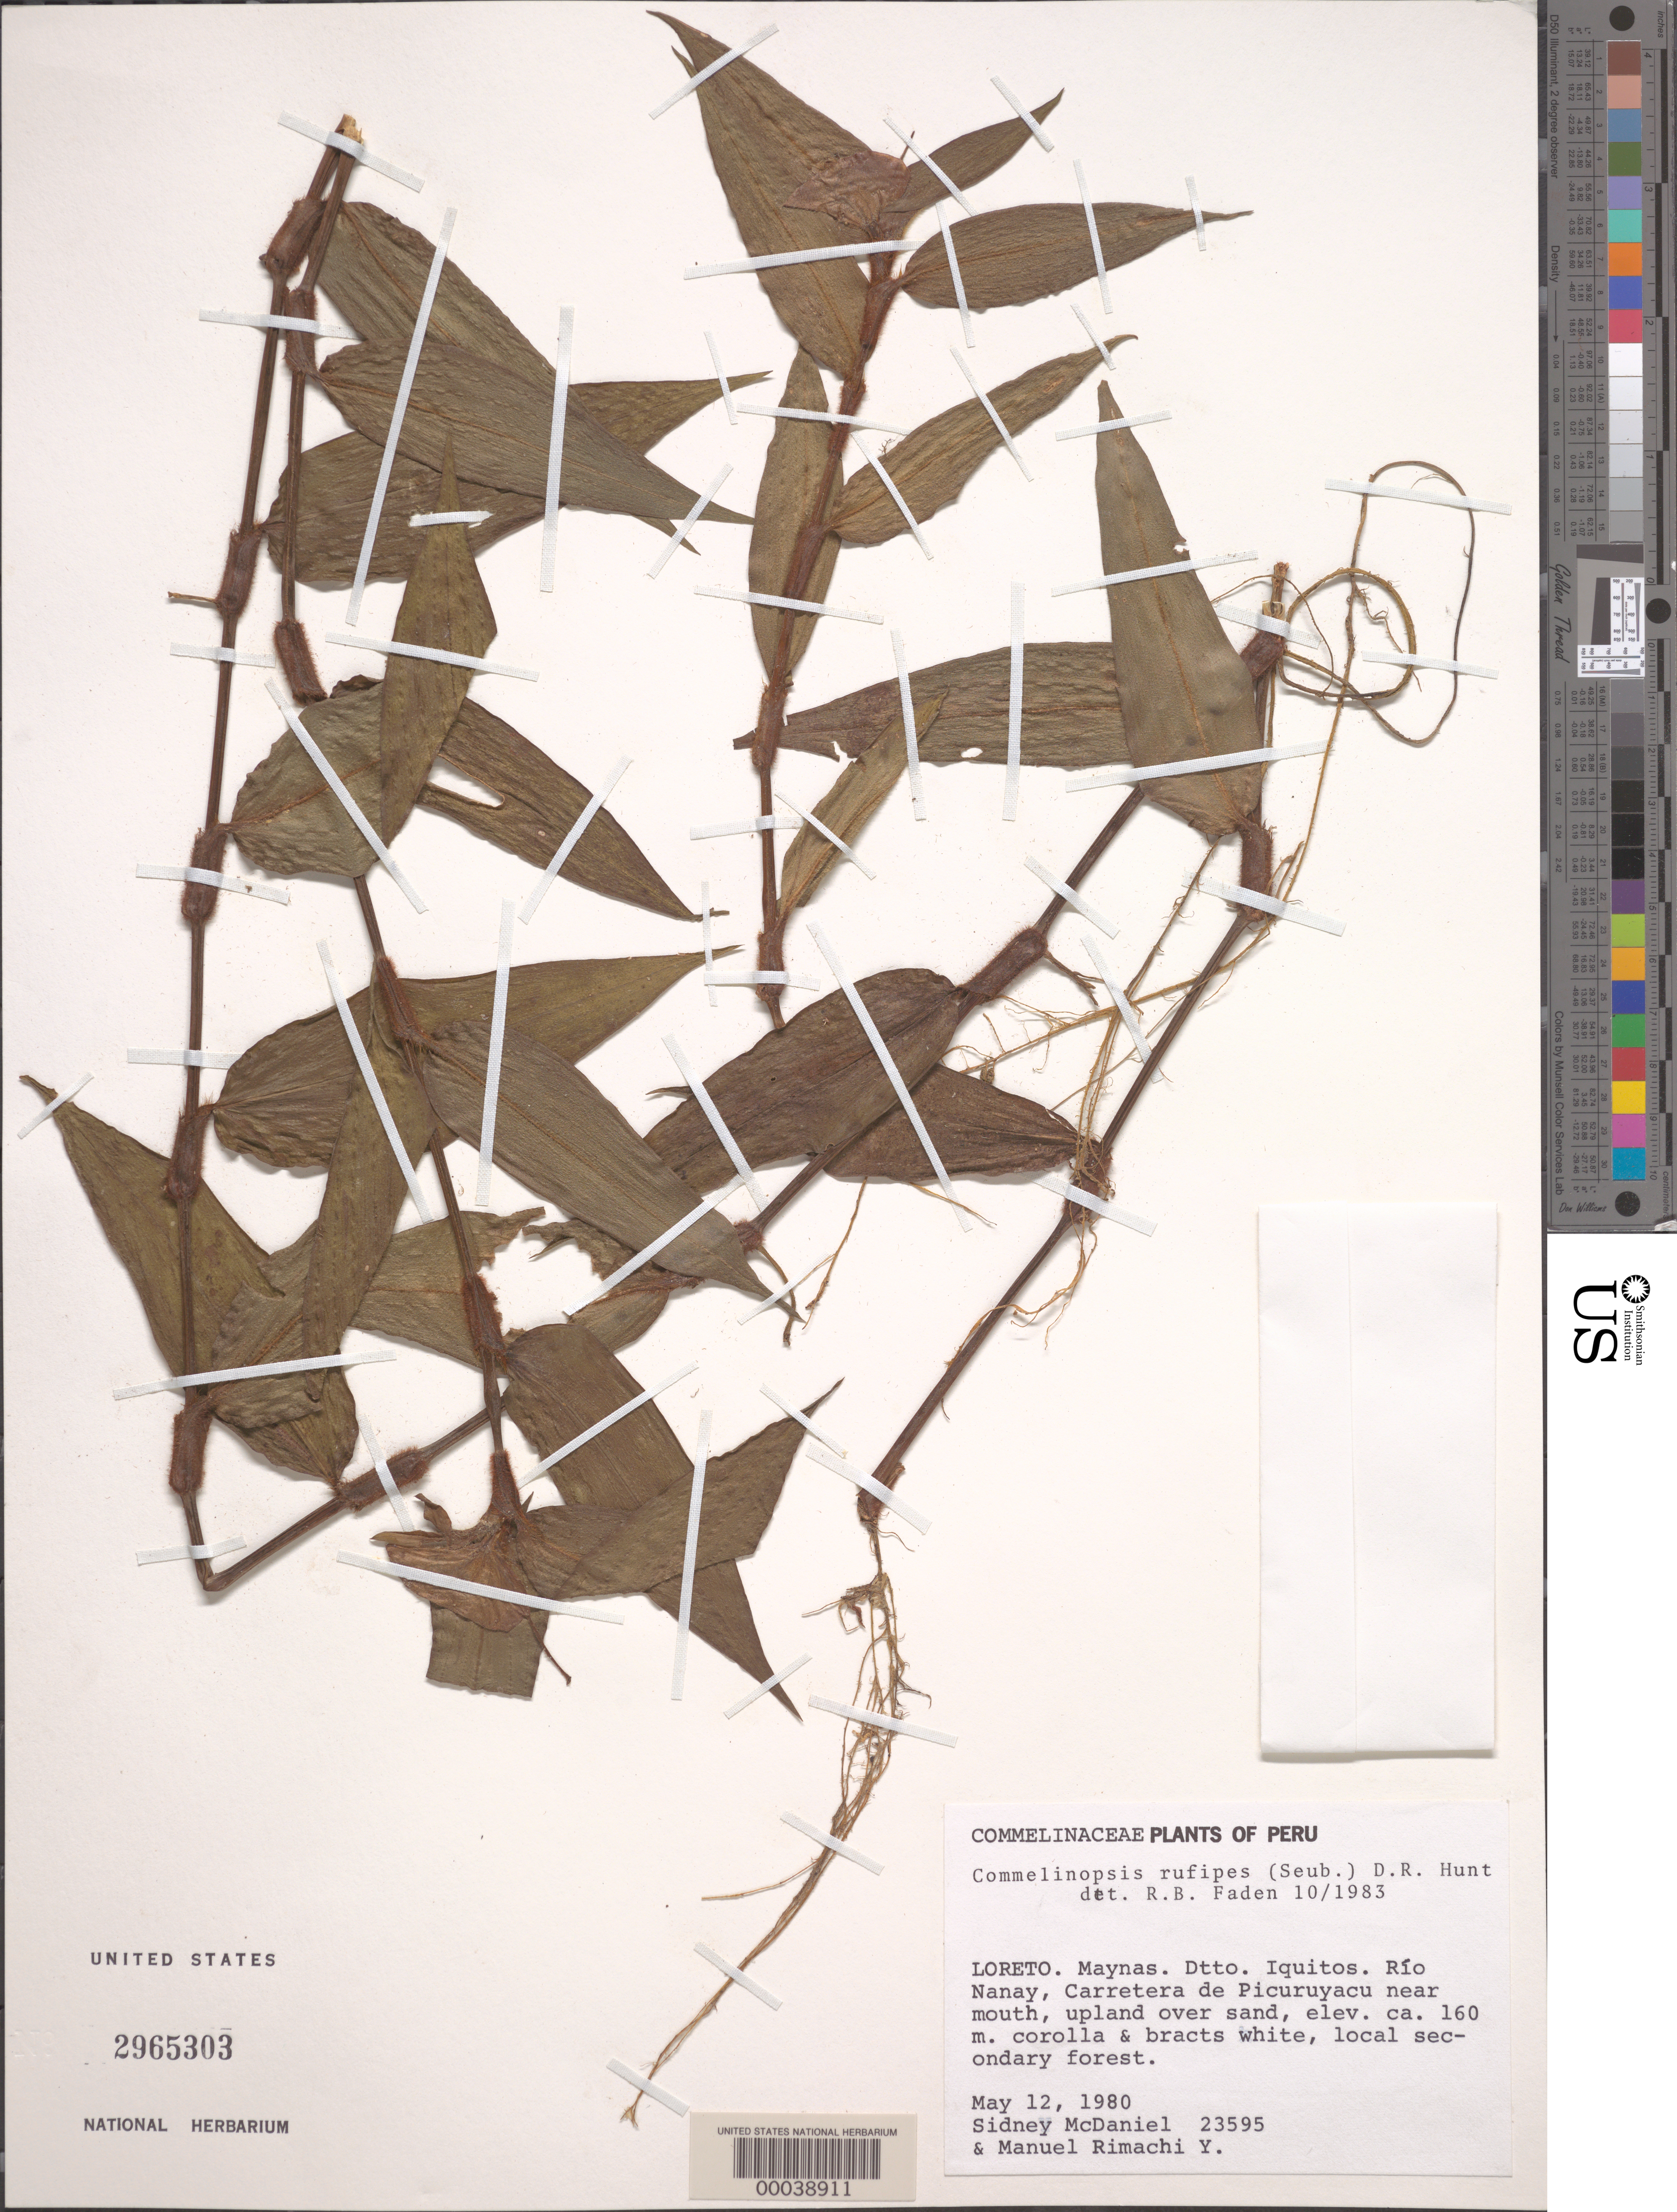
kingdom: Plantae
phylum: Tracheophyta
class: Liliopsida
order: Commelinales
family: Commelinaceae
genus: Commelina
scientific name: Commelina rufipes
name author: Seub.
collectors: S. McDaniel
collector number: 23595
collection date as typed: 12 May 1980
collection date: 1980-05-12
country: Peru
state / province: Loreto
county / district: Maynas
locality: Dtto. iquitos; rio nanay, carretera de picuruyacu near mouth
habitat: Upland over sand, local secondary forest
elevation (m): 160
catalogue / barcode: US 2965303